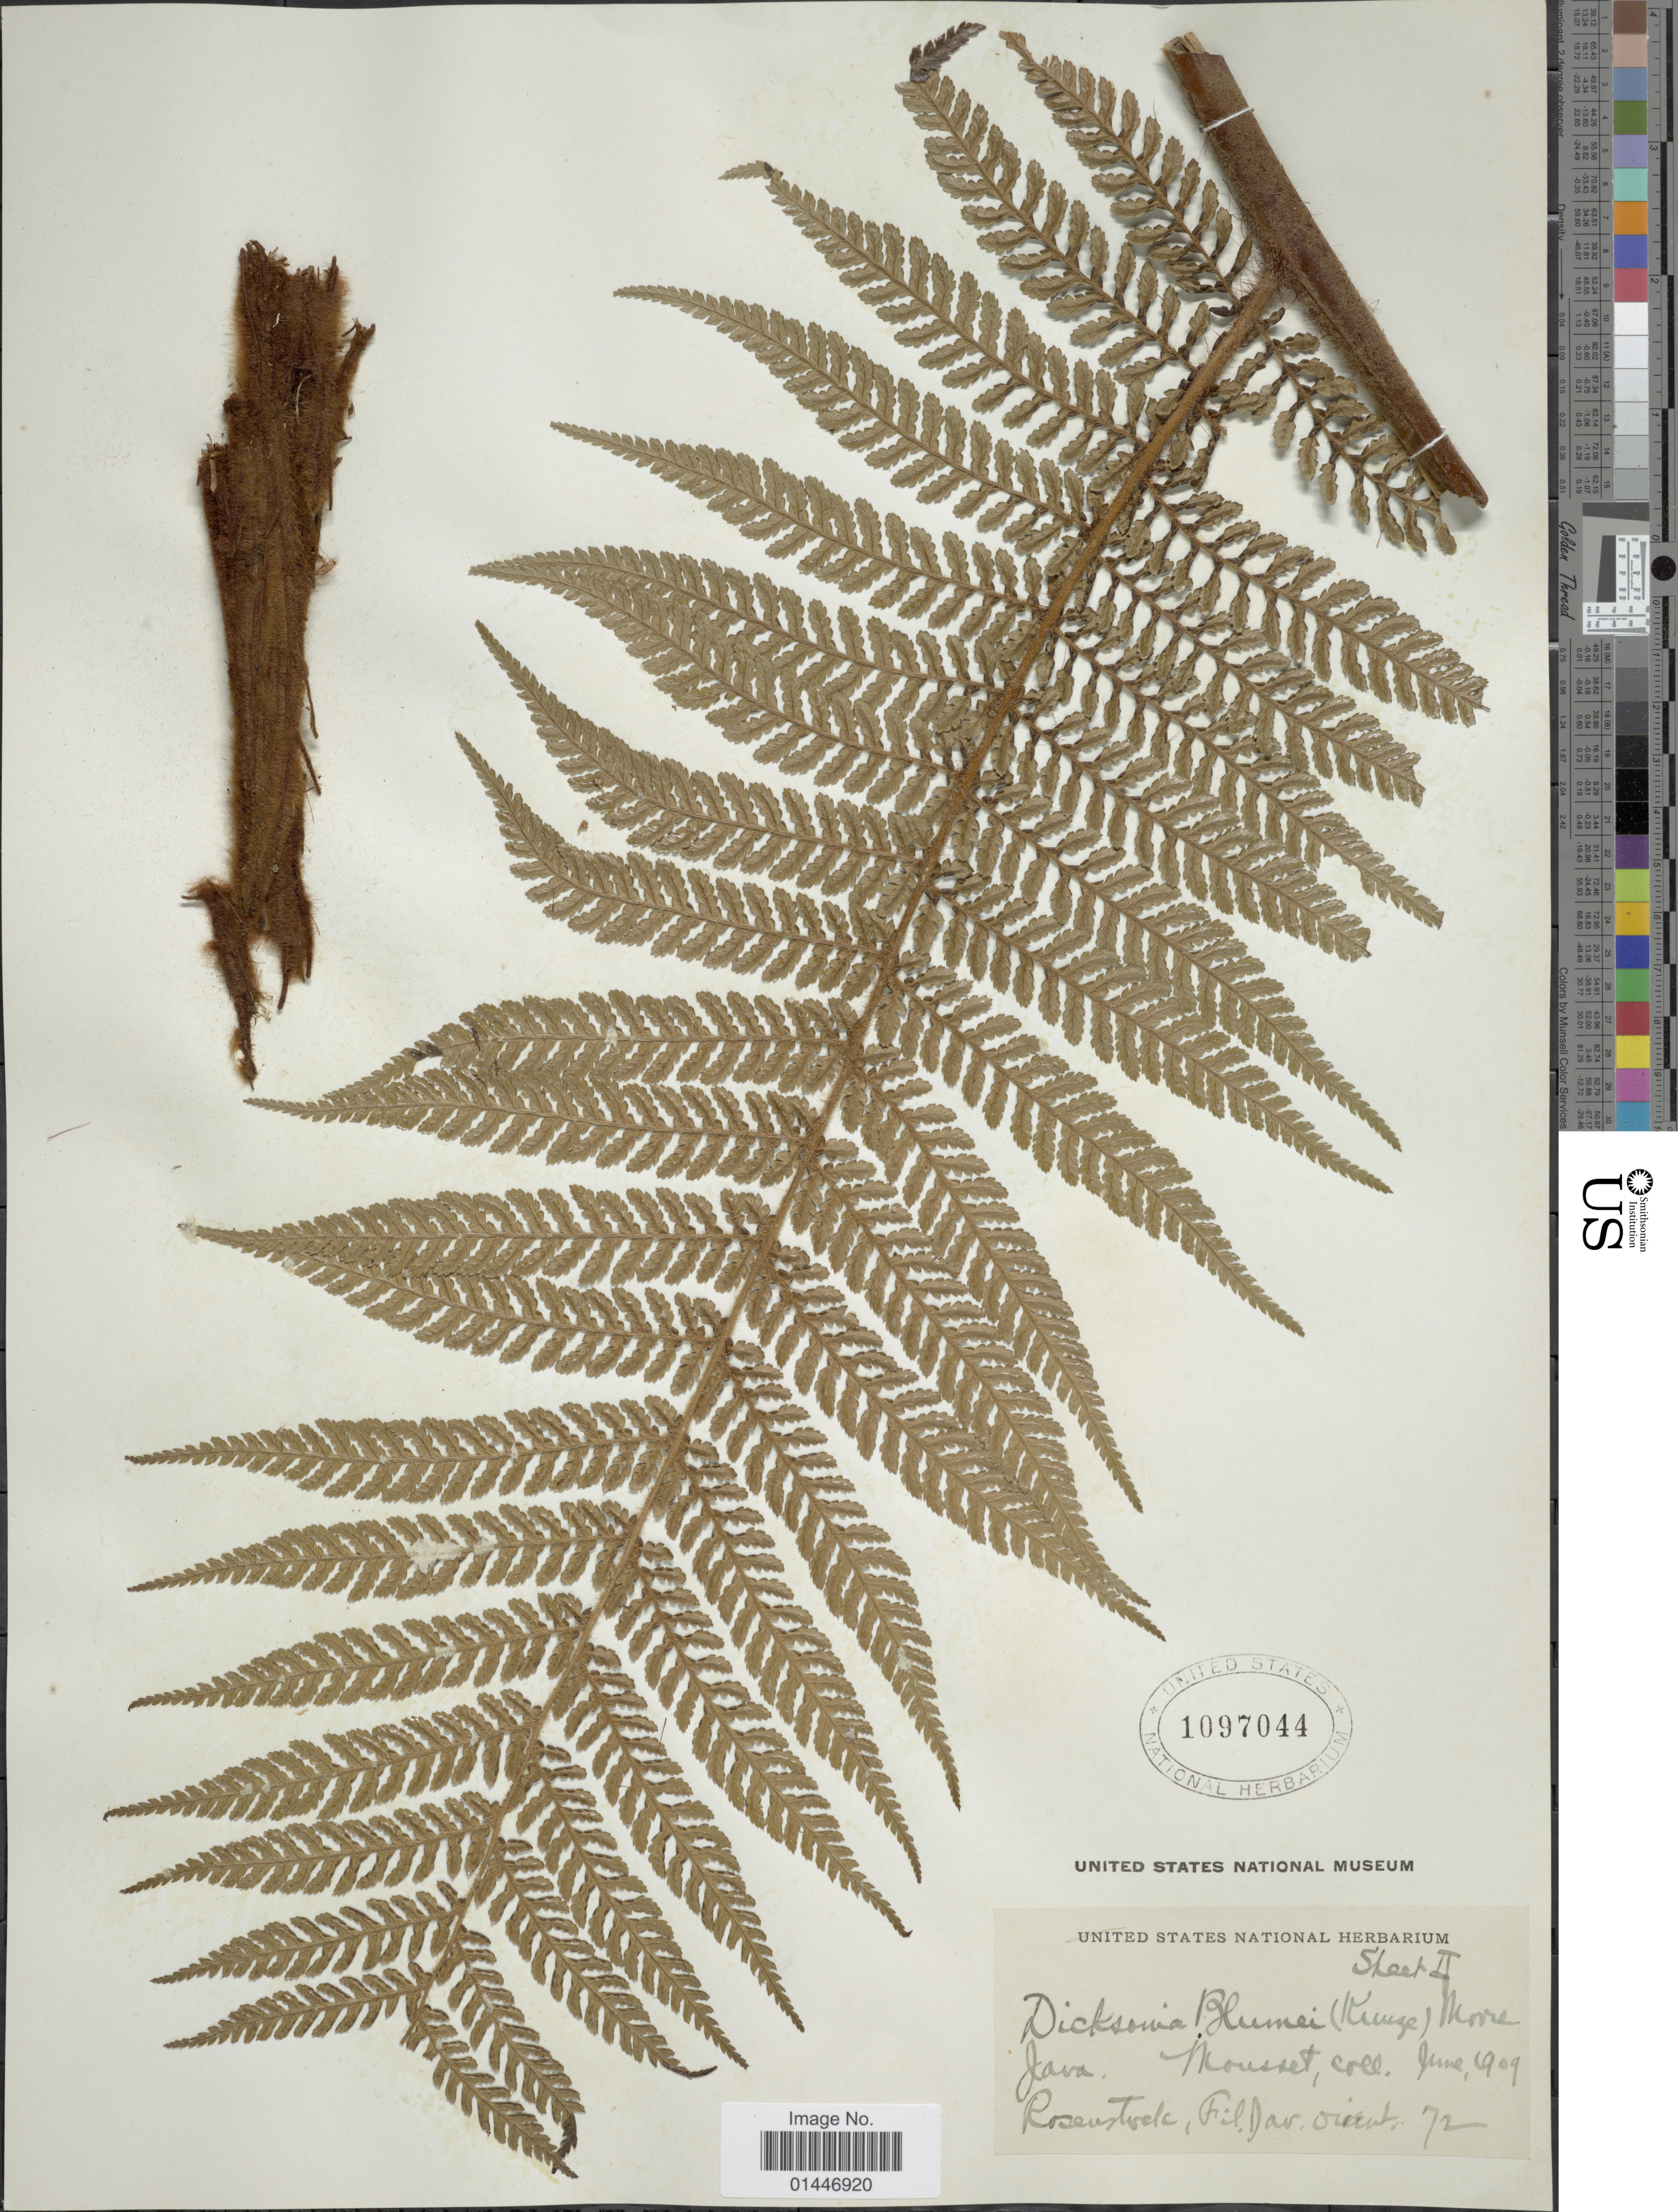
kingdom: Plantae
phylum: Tracheophyta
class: Polypodiopsida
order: Cyatheales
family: Dicksoniaceae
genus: Dicksonia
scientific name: Dicksonia mollis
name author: Holttum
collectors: Mousset, --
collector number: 72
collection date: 1909-06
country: Indonesia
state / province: Java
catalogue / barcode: US 1097044